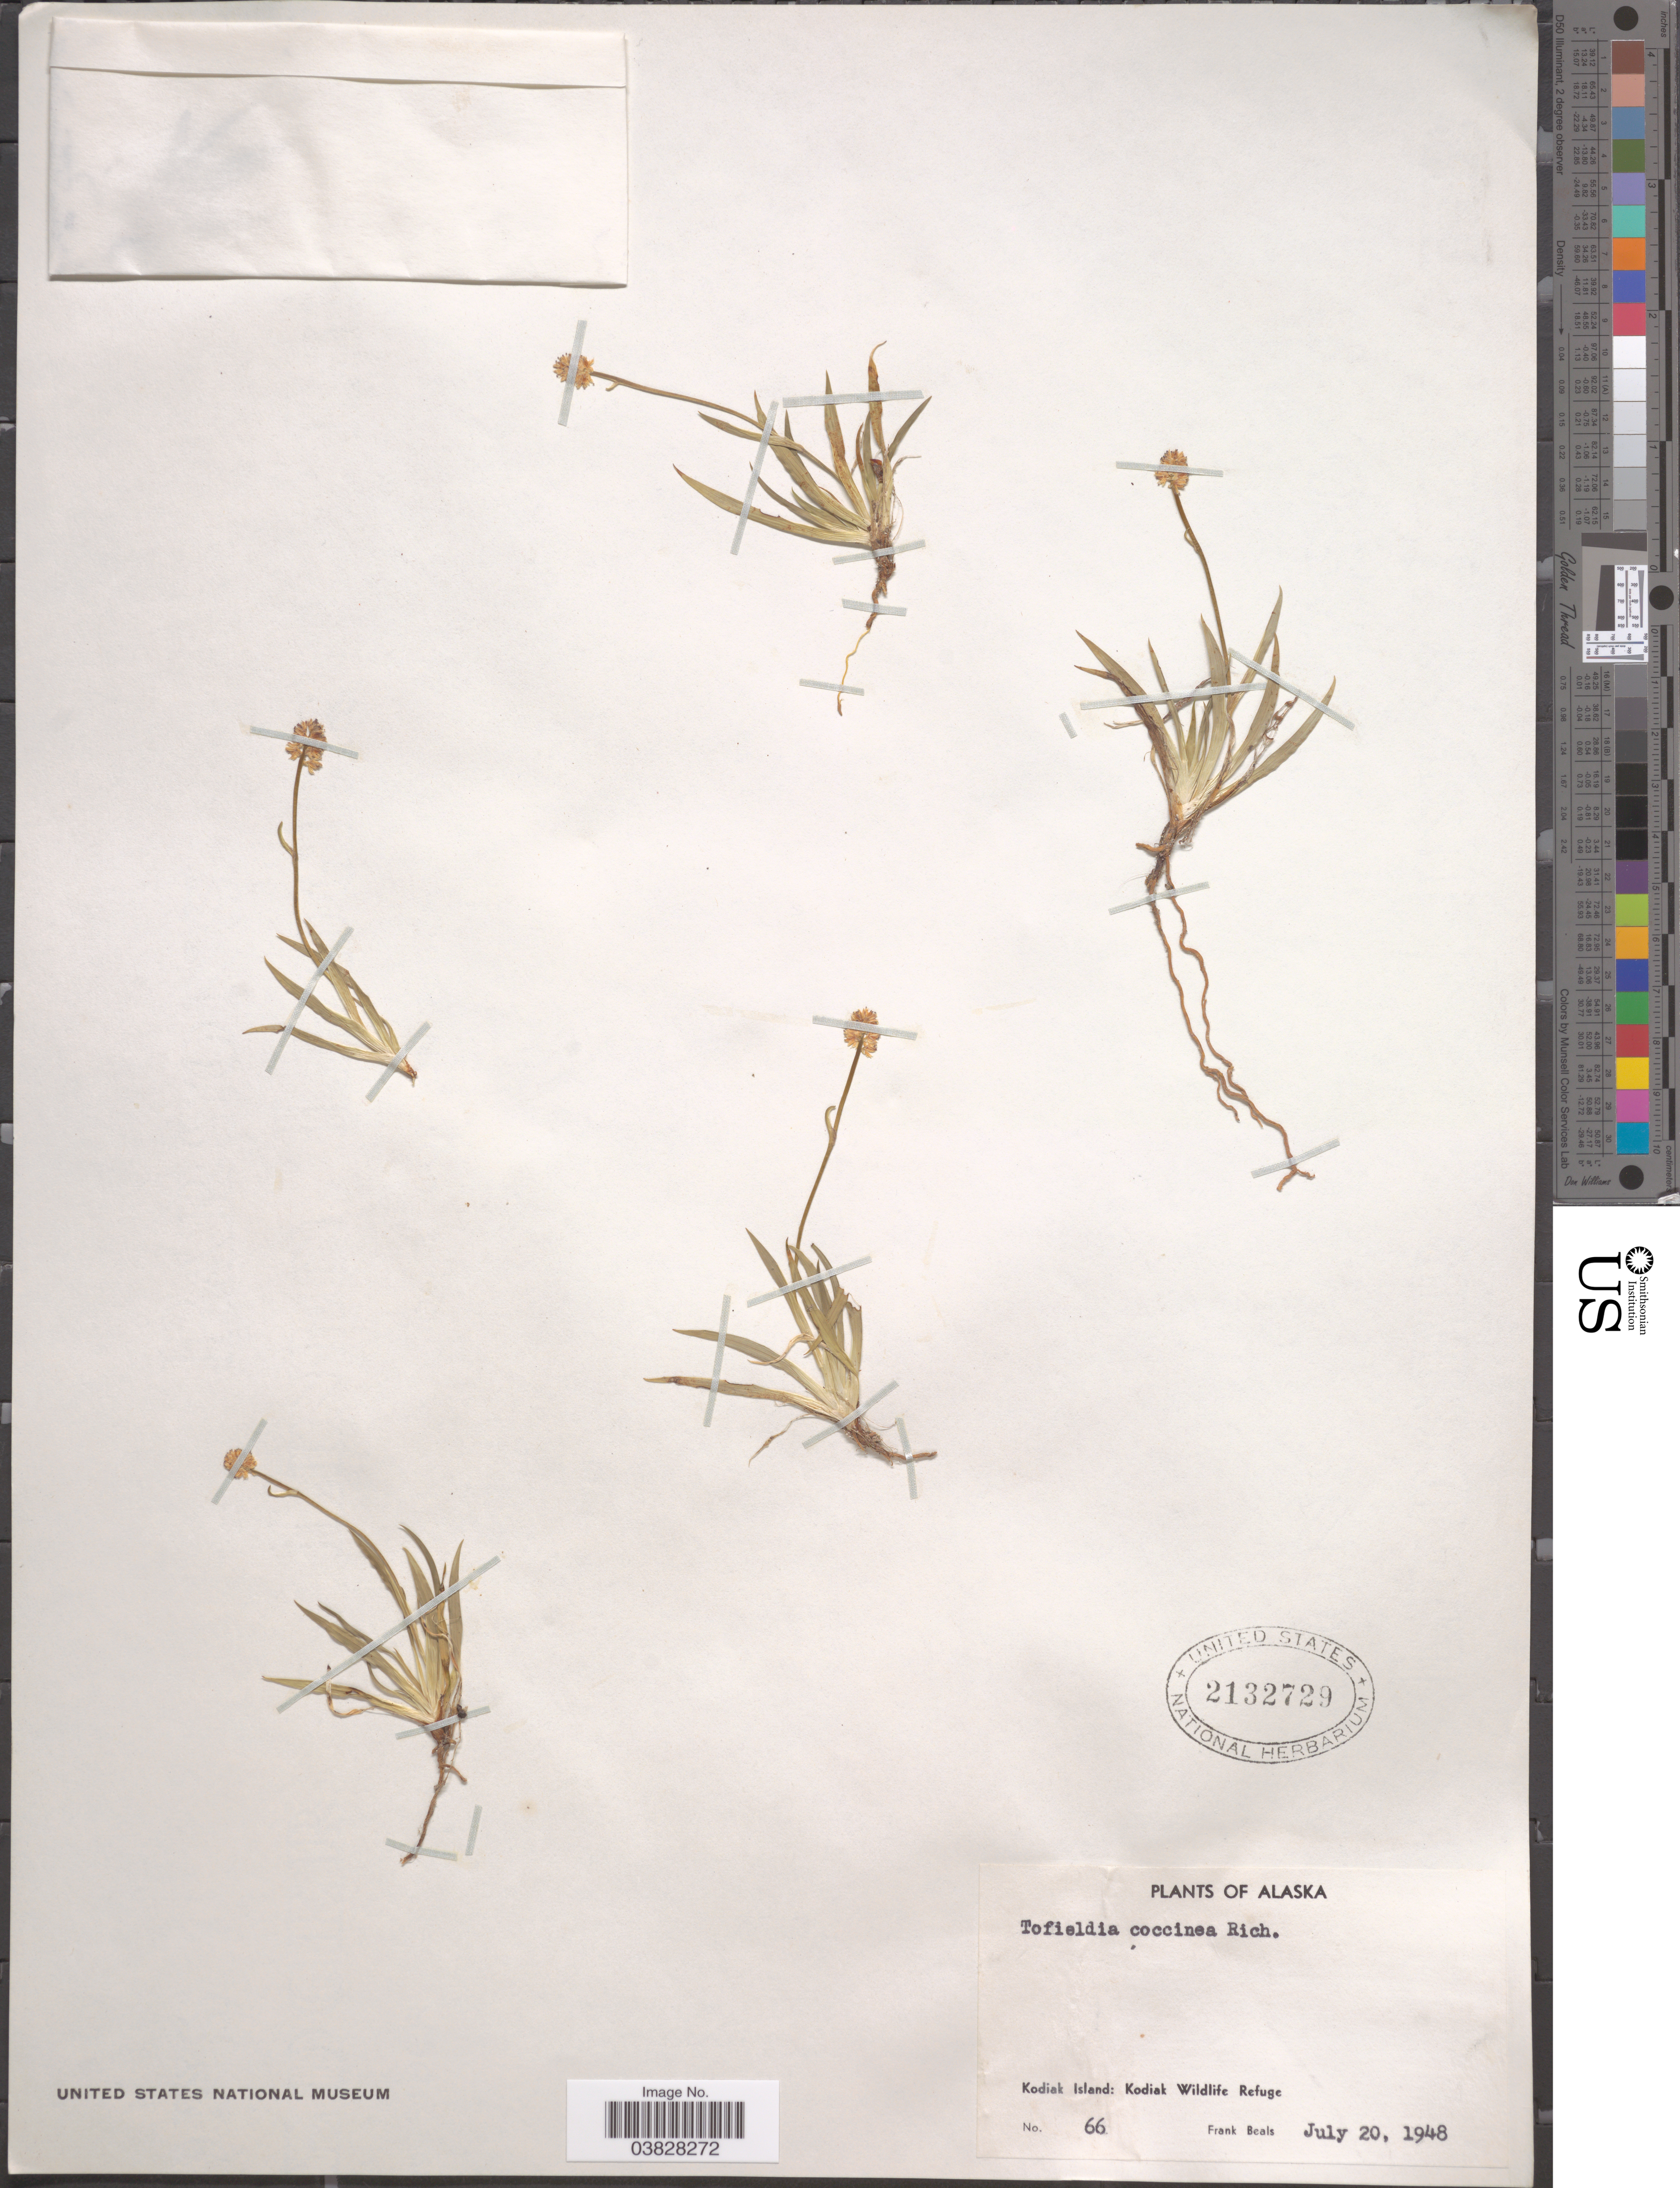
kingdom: Plantae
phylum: Tracheophyta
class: Liliopsida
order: Alismatales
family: Tofieldiaceae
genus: Tofieldia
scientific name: Tofieldia coccinea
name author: Richardson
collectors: F. Beals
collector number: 66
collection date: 1948-07-20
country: United States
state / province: Alaska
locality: Kodiak Island: Kodiak Wildlife Refuge.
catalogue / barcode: US 2132729